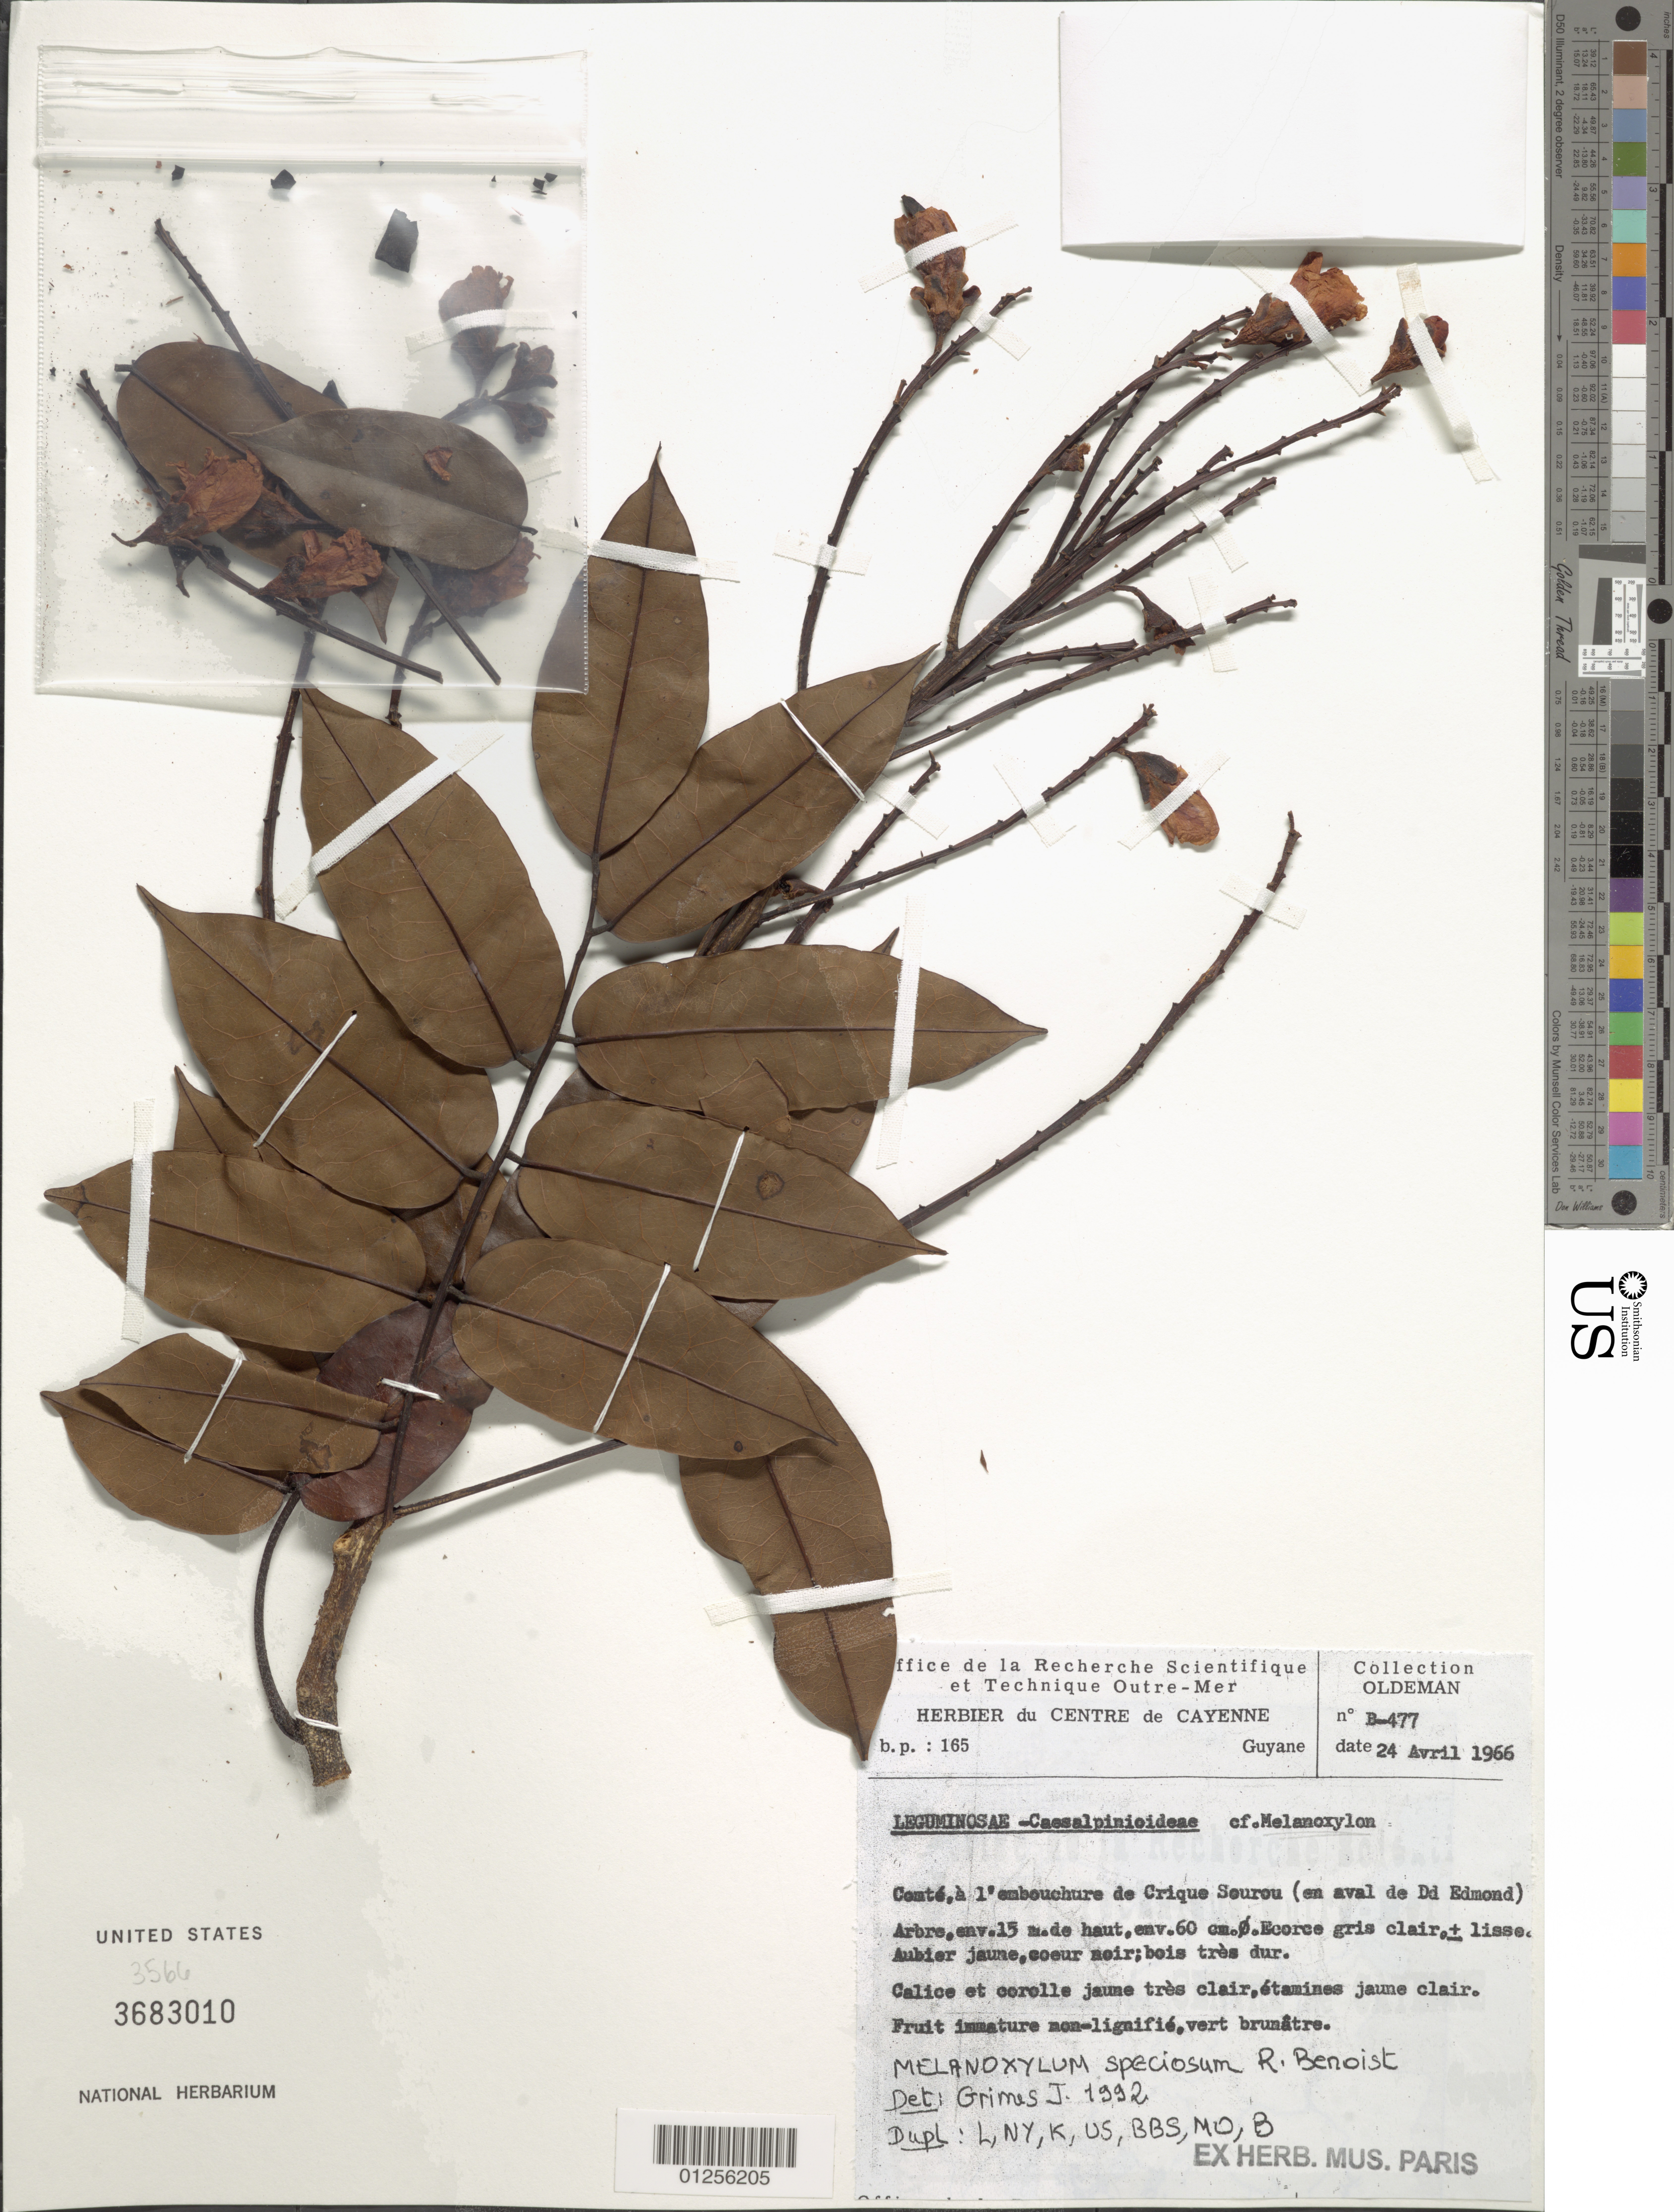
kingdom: Plantae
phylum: Tracheophyta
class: Magnoliopsida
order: Fabales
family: Fabaceae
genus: Melanoxylon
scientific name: Melanoxylon speciosum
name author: Benoist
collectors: R. Oldeman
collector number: B-477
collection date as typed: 24-Apr-66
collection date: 1966-04-24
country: French Guiana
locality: Comté, face à l'embouchure de Crique Sourou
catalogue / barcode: US 3683010